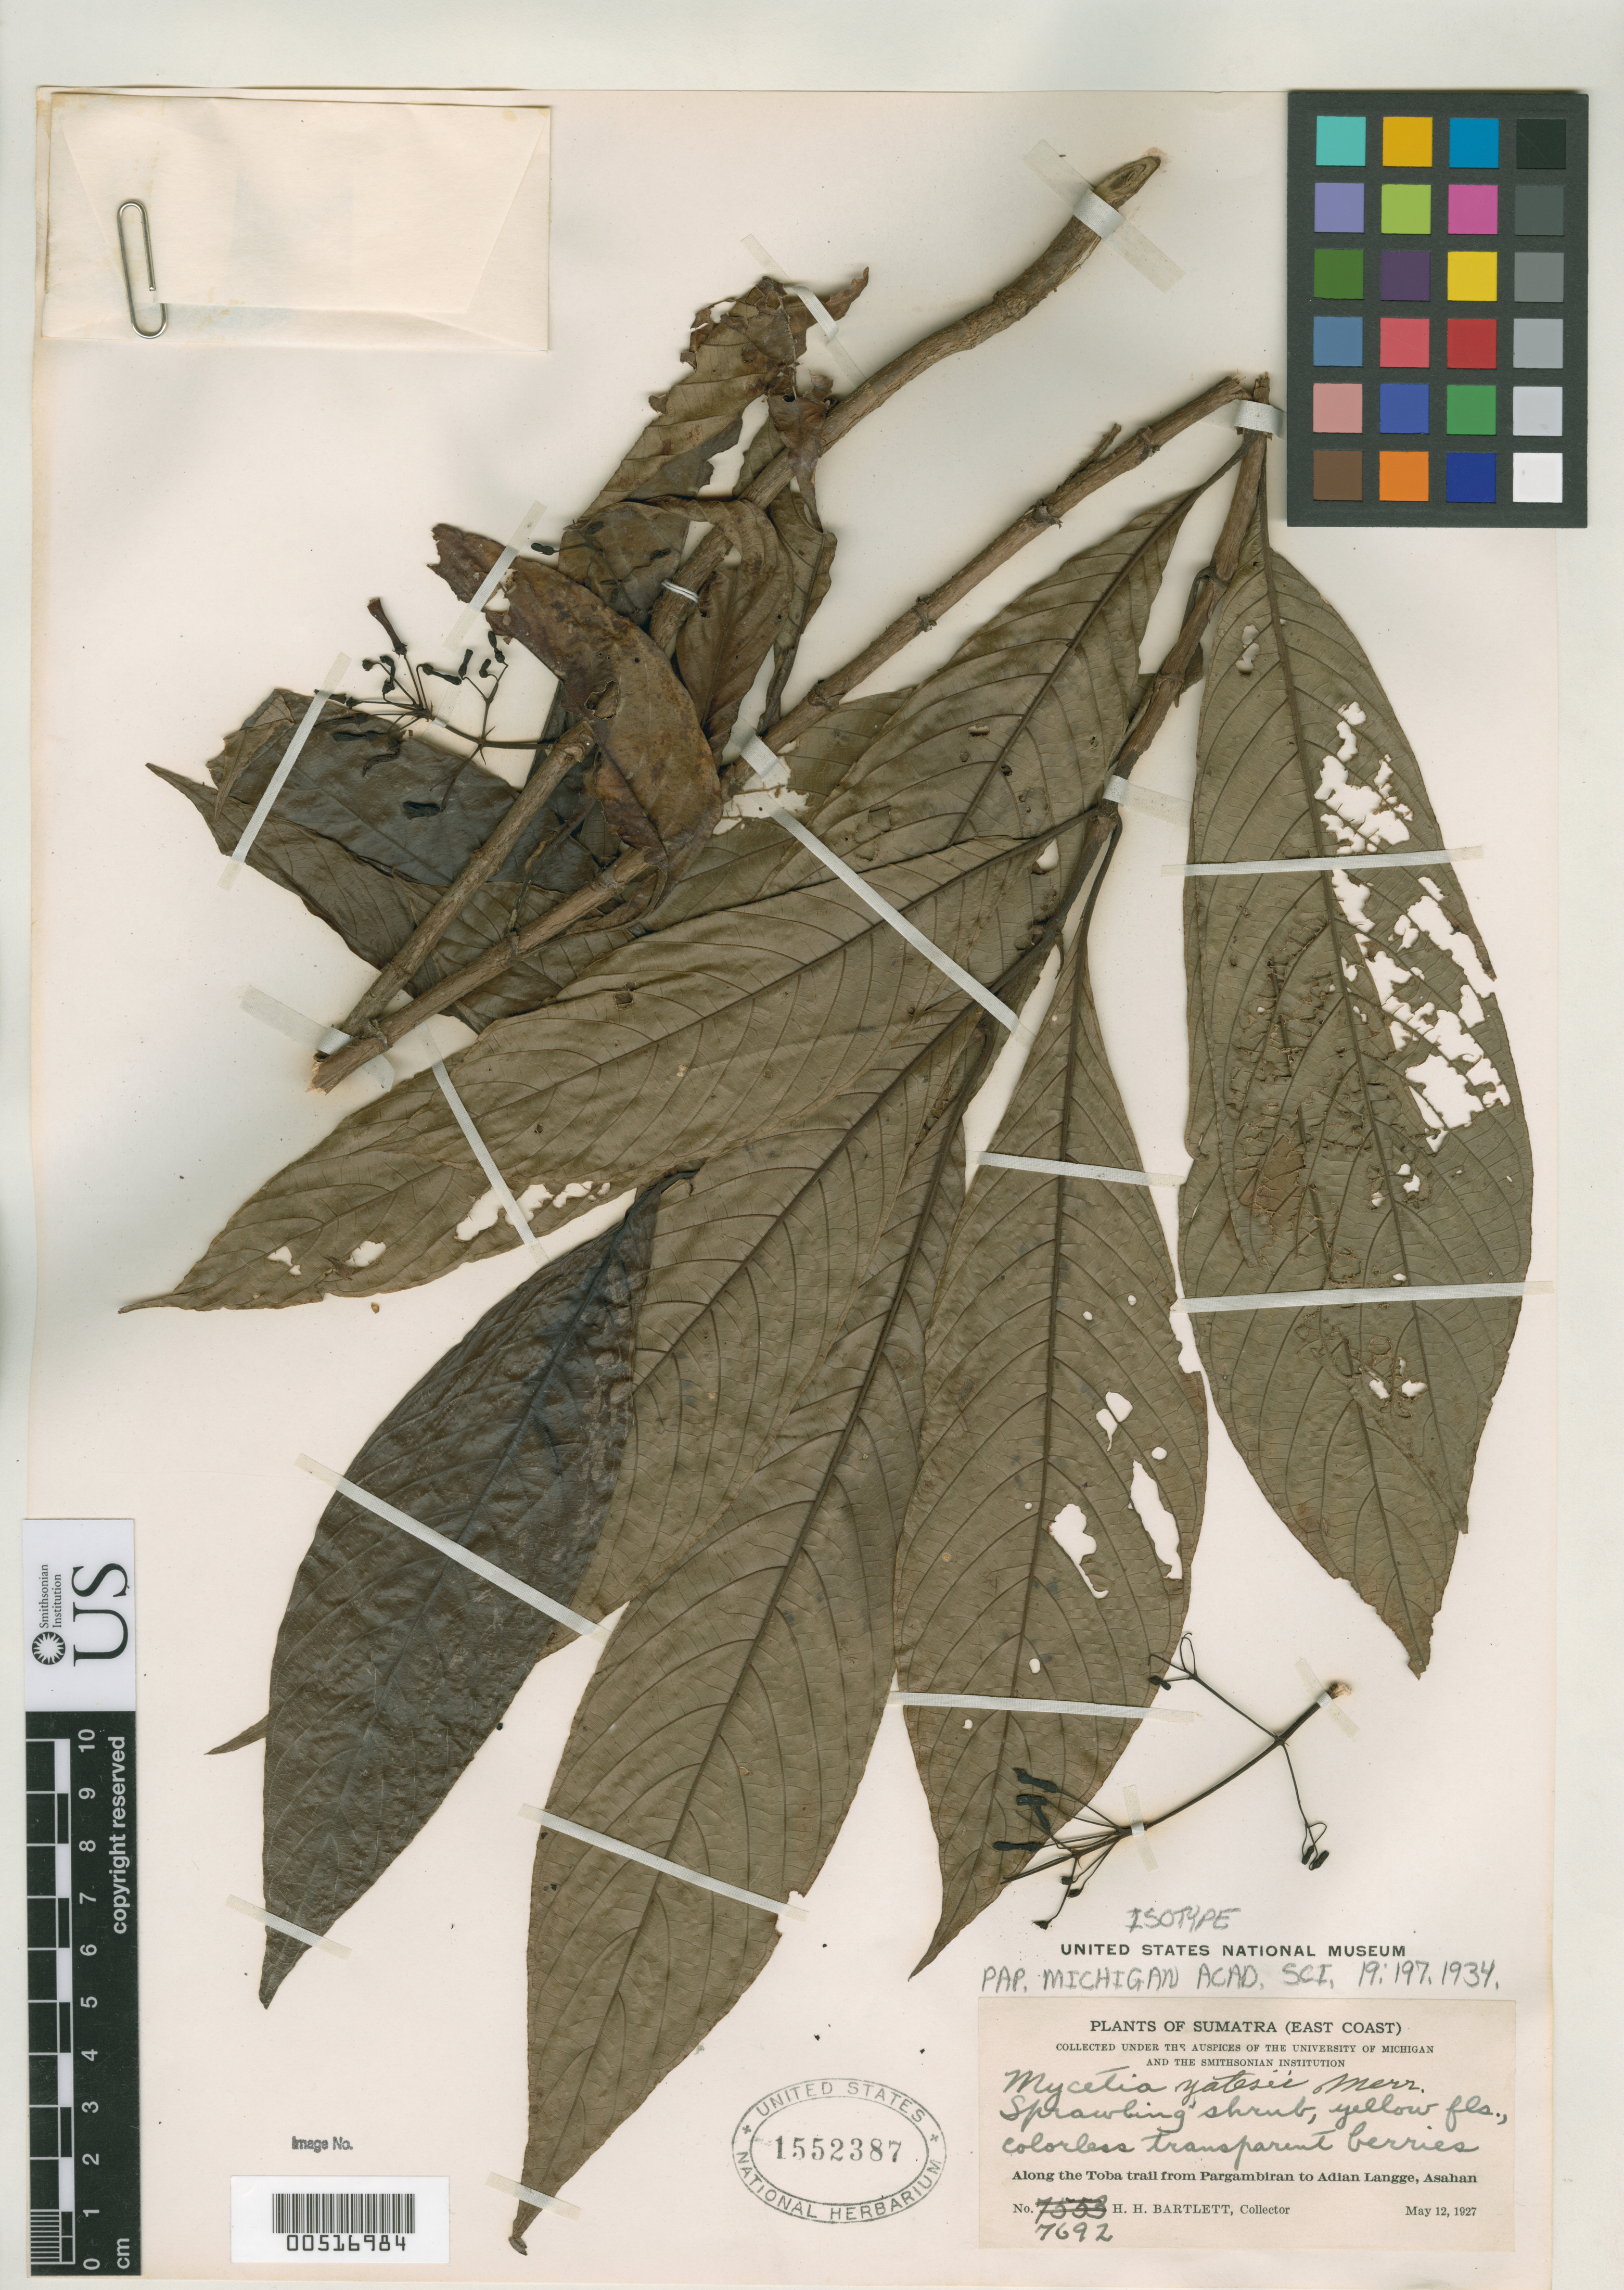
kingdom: Plantae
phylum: Tracheophyta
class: Magnoliopsida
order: Gentianales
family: Rubiaceae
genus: Mycetia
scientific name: Mycetia yatesii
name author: Merr.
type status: Isotype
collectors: H. H. Bartlett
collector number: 7692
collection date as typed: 12 May 1927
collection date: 1927-05-12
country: Indonesia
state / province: Sumatra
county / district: Sumatera Utara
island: Sumatra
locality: East coast, along Toba trail from Pargambiran to Adian Langge, Asahan.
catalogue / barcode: US 1552387